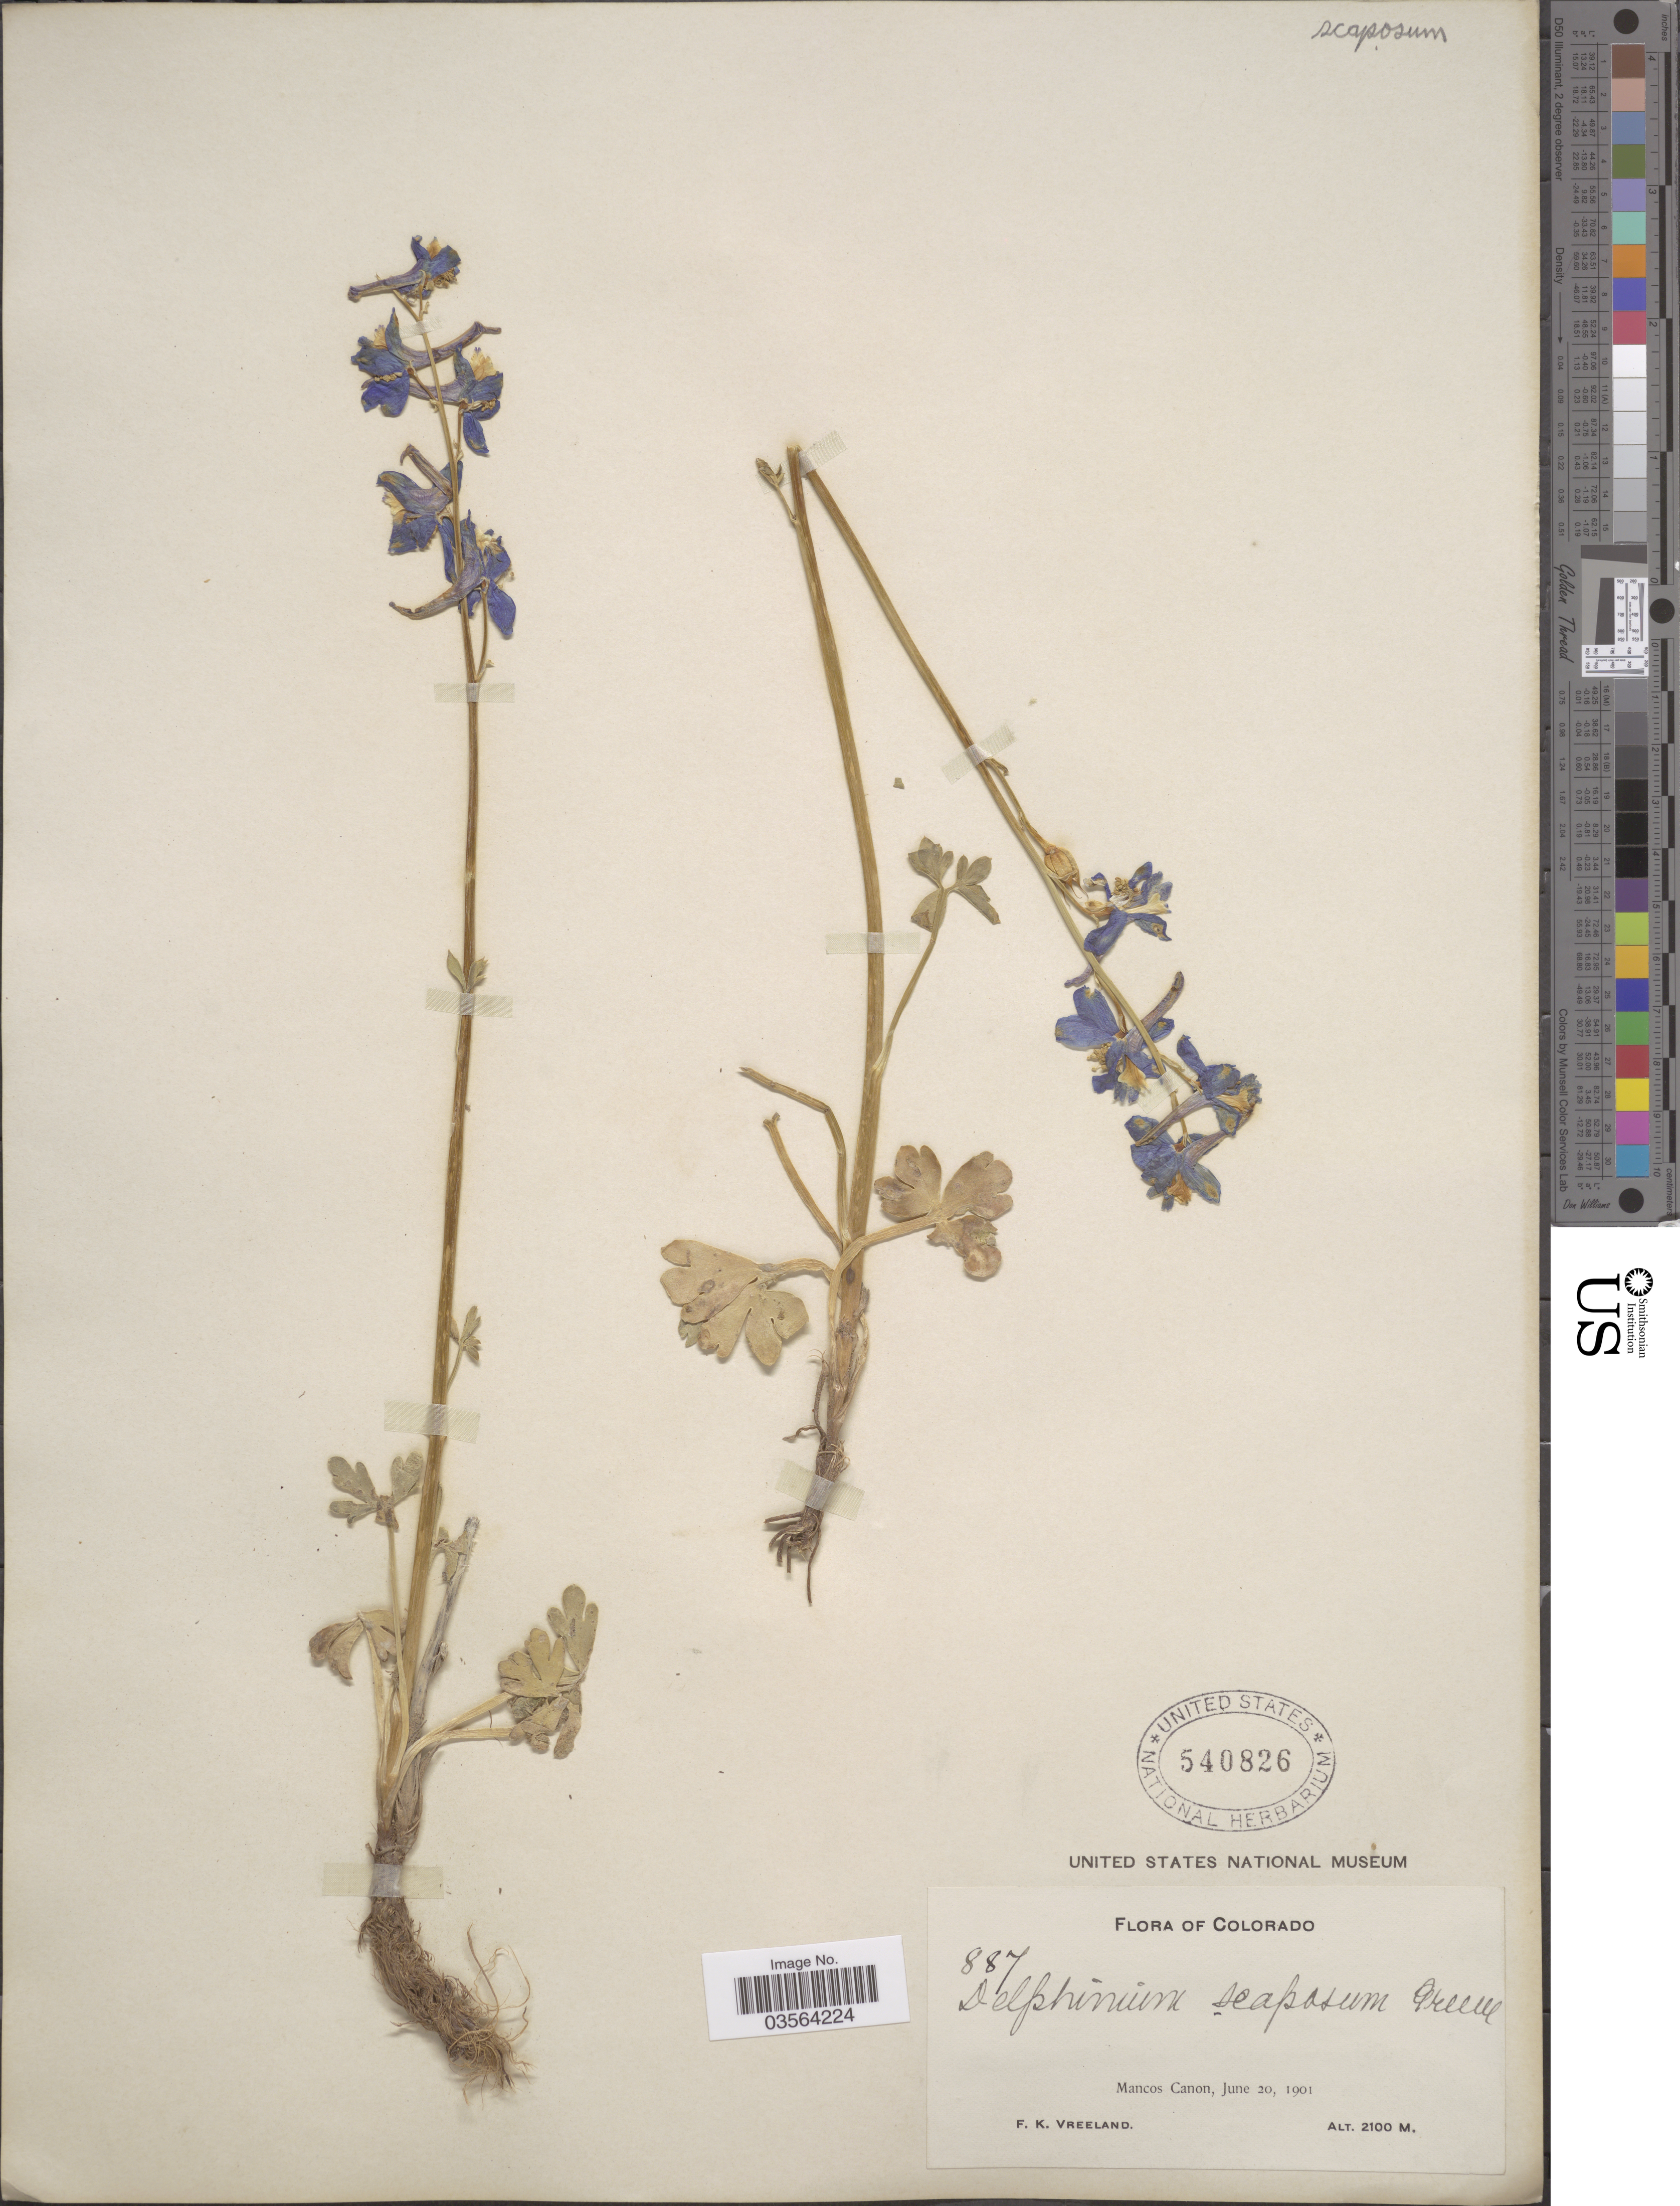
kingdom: Plantae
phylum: Tracheophyta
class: Magnoliopsida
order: Ranunculales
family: Ranunculaceae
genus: Delphinium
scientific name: Delphinium scaposum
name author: Greene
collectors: F. Vreeland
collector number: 887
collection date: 1901-06-20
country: United States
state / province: Colorado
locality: Mancos Canon.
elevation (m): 2100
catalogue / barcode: US 540826